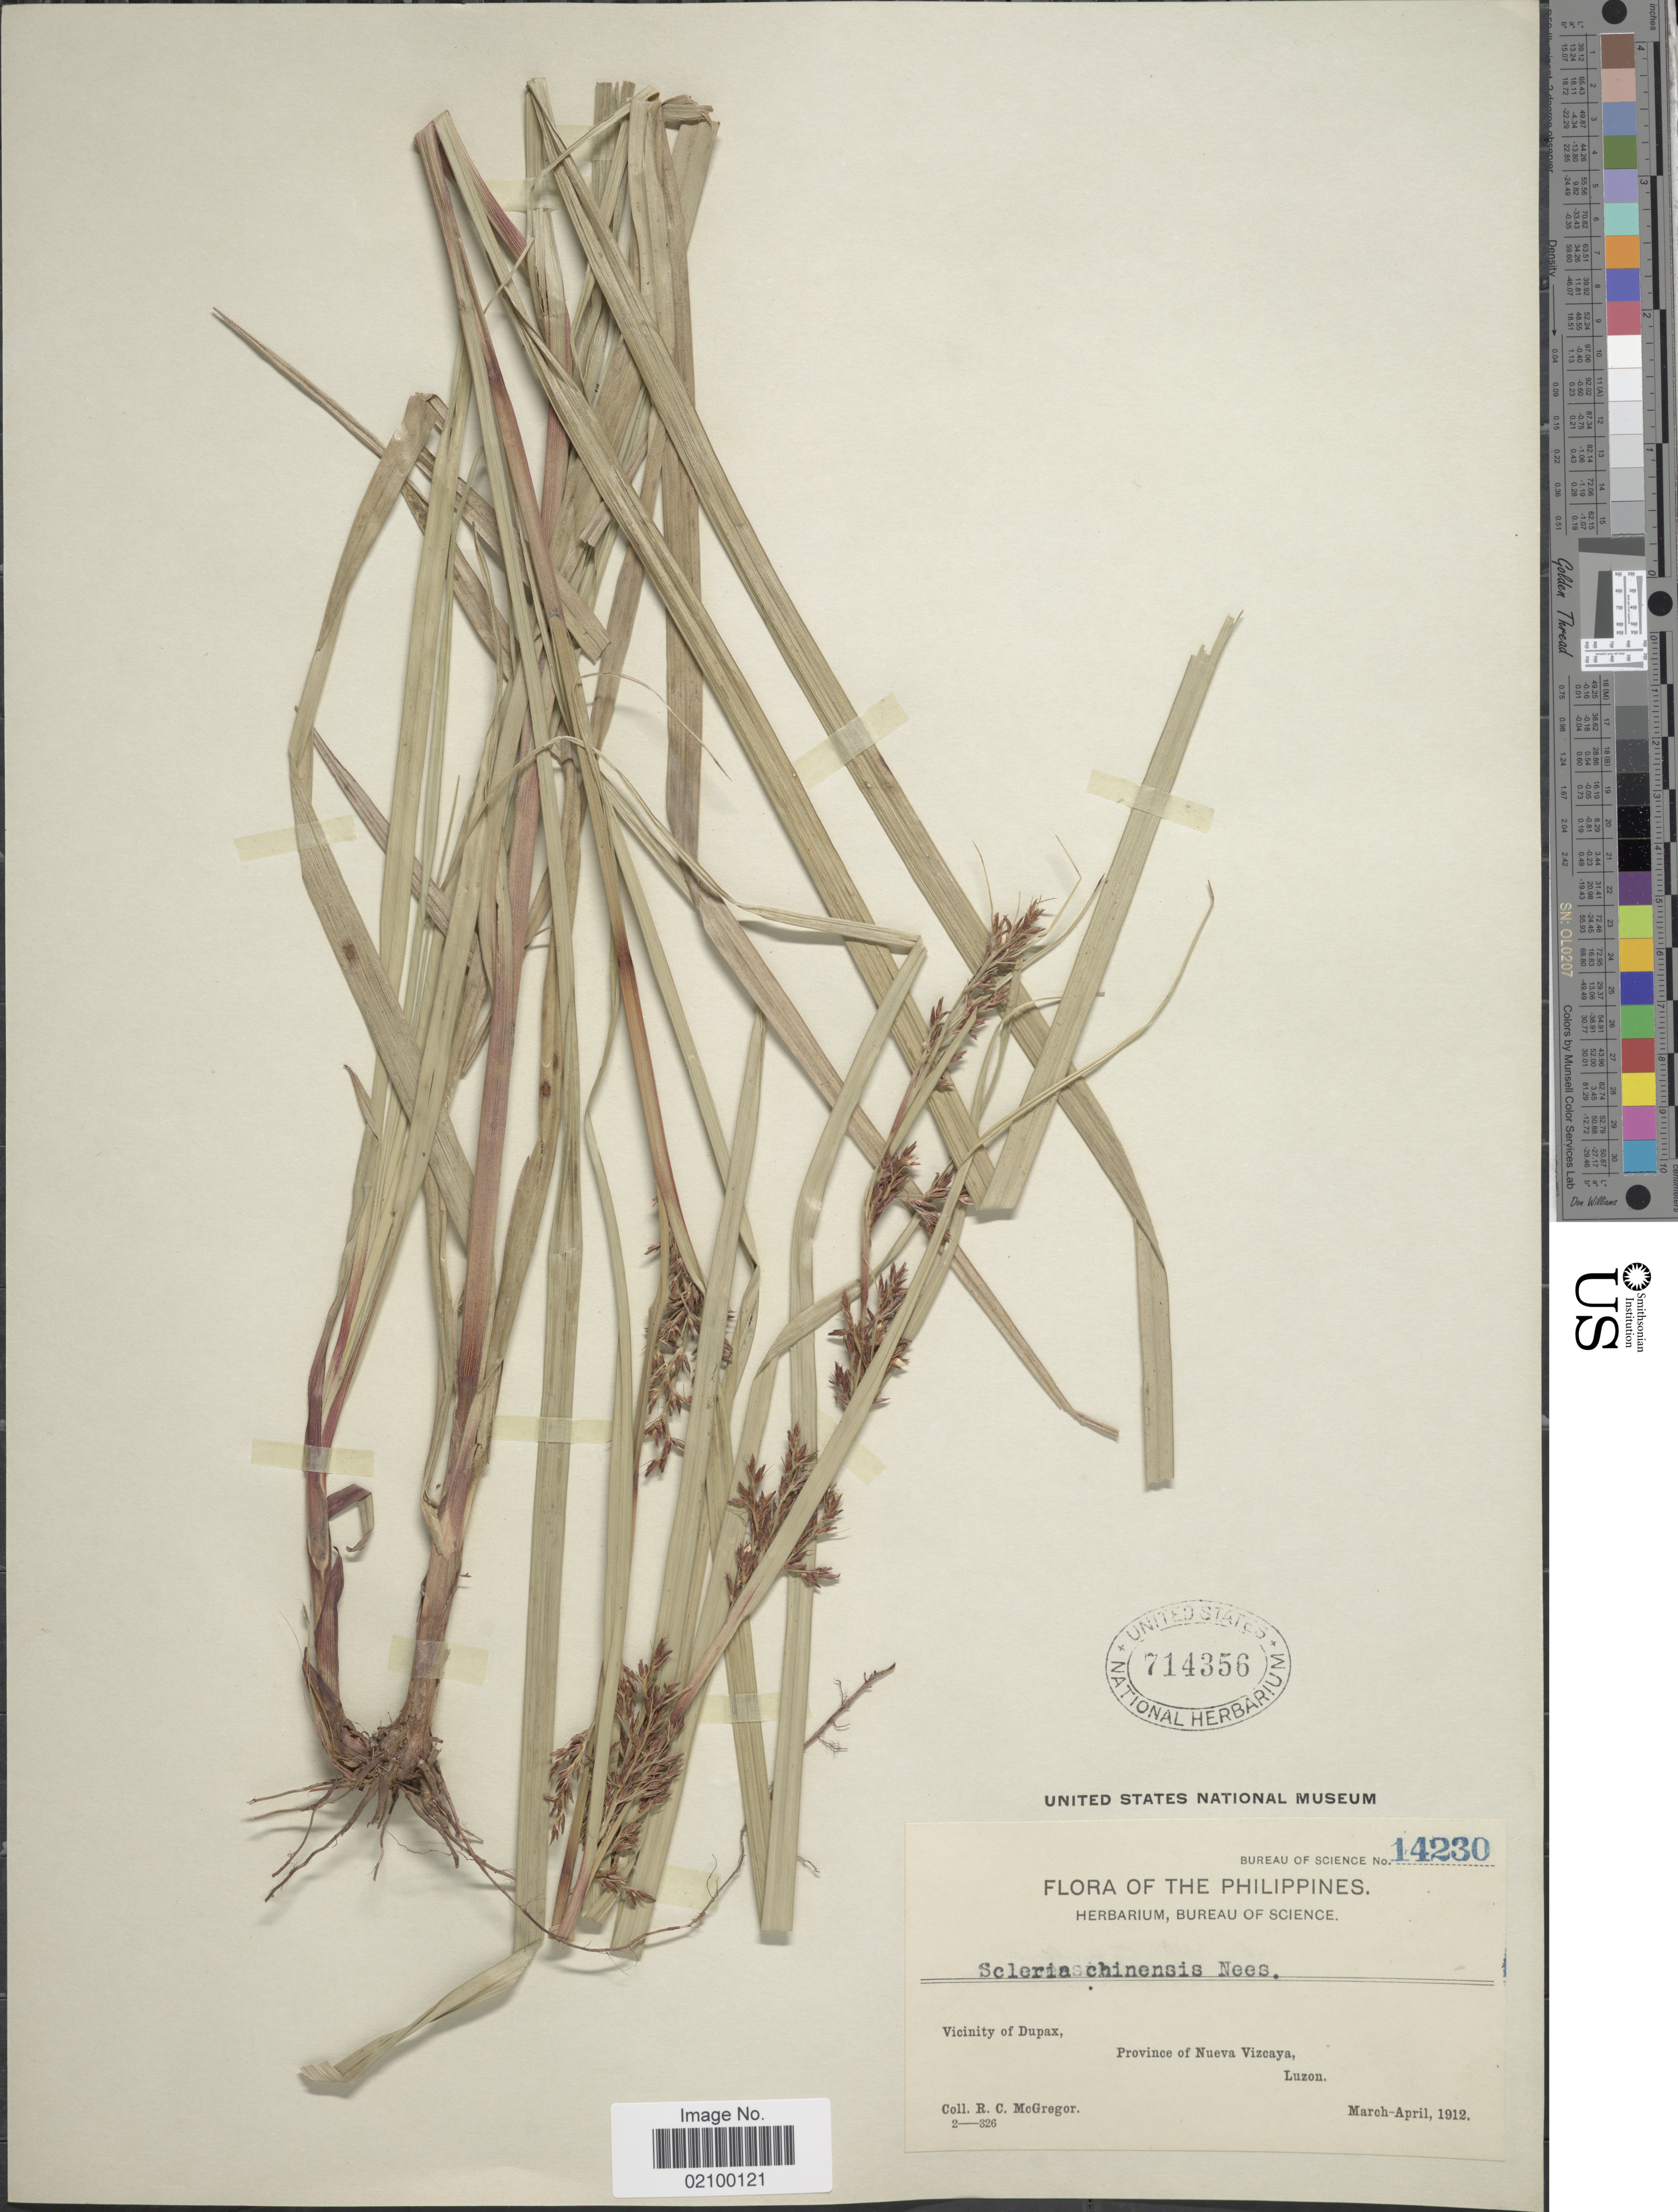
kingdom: Plantae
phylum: Tracheophyta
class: Liliopsida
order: Poales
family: Cyperaceae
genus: Scleria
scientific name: Scleria sp.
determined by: Strong, Mark T., (BOT), Smithsonian Institution - National Museum of Natural History (UNITED STATES)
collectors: R. C. McGregor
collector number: Bureau of Science 14230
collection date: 1912-03/1912-04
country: Philippines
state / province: Cagayan Valley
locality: Vicinity of Dupax, Province of Nueva Vizcaya, Luzon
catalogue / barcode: US 714356